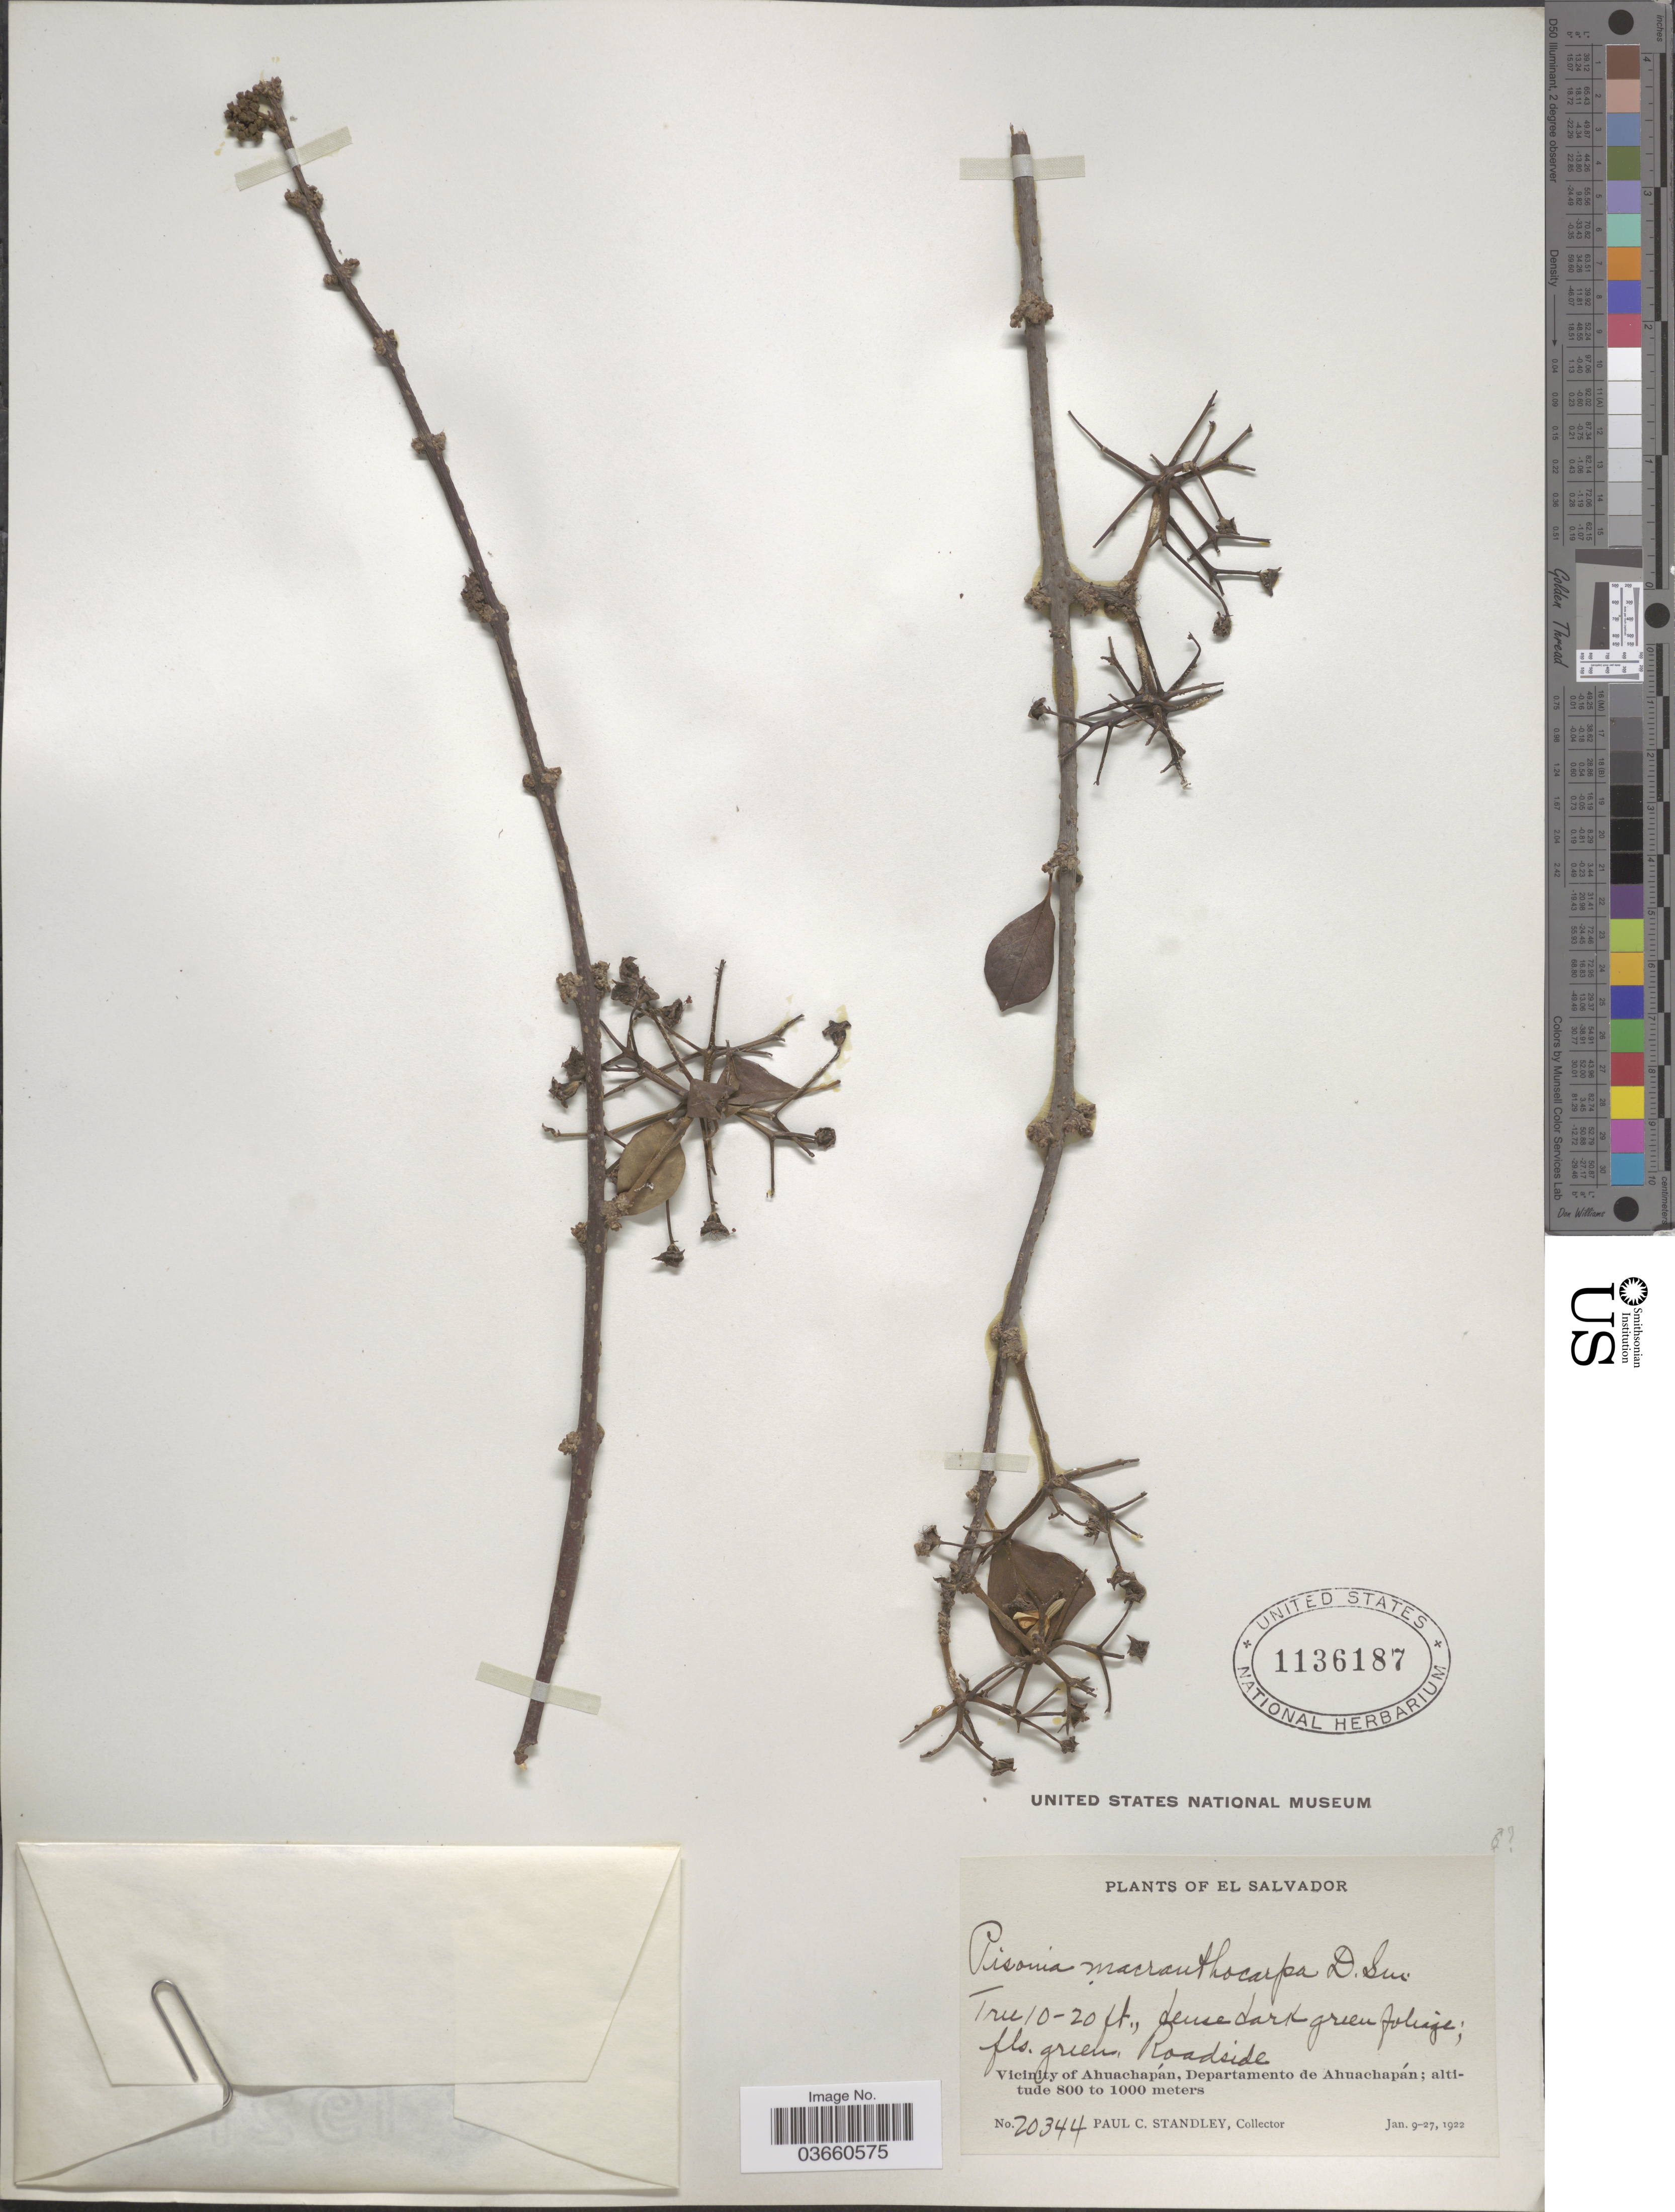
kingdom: Plantae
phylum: Tracheophyta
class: Magnoliopsida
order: Caryophyllales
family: Nyctaginaceae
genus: Pisonia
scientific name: Pisonia macranthocarpa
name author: (Donn. Sm.) Donn. Sm.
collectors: P. C. Standley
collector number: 20344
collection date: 1922-01-09/1922-01-27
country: El Salvador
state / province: Ahuachapan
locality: Vicinity of Ahuachapán, Departamento de Ahuachapán.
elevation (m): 800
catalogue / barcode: US 1136187